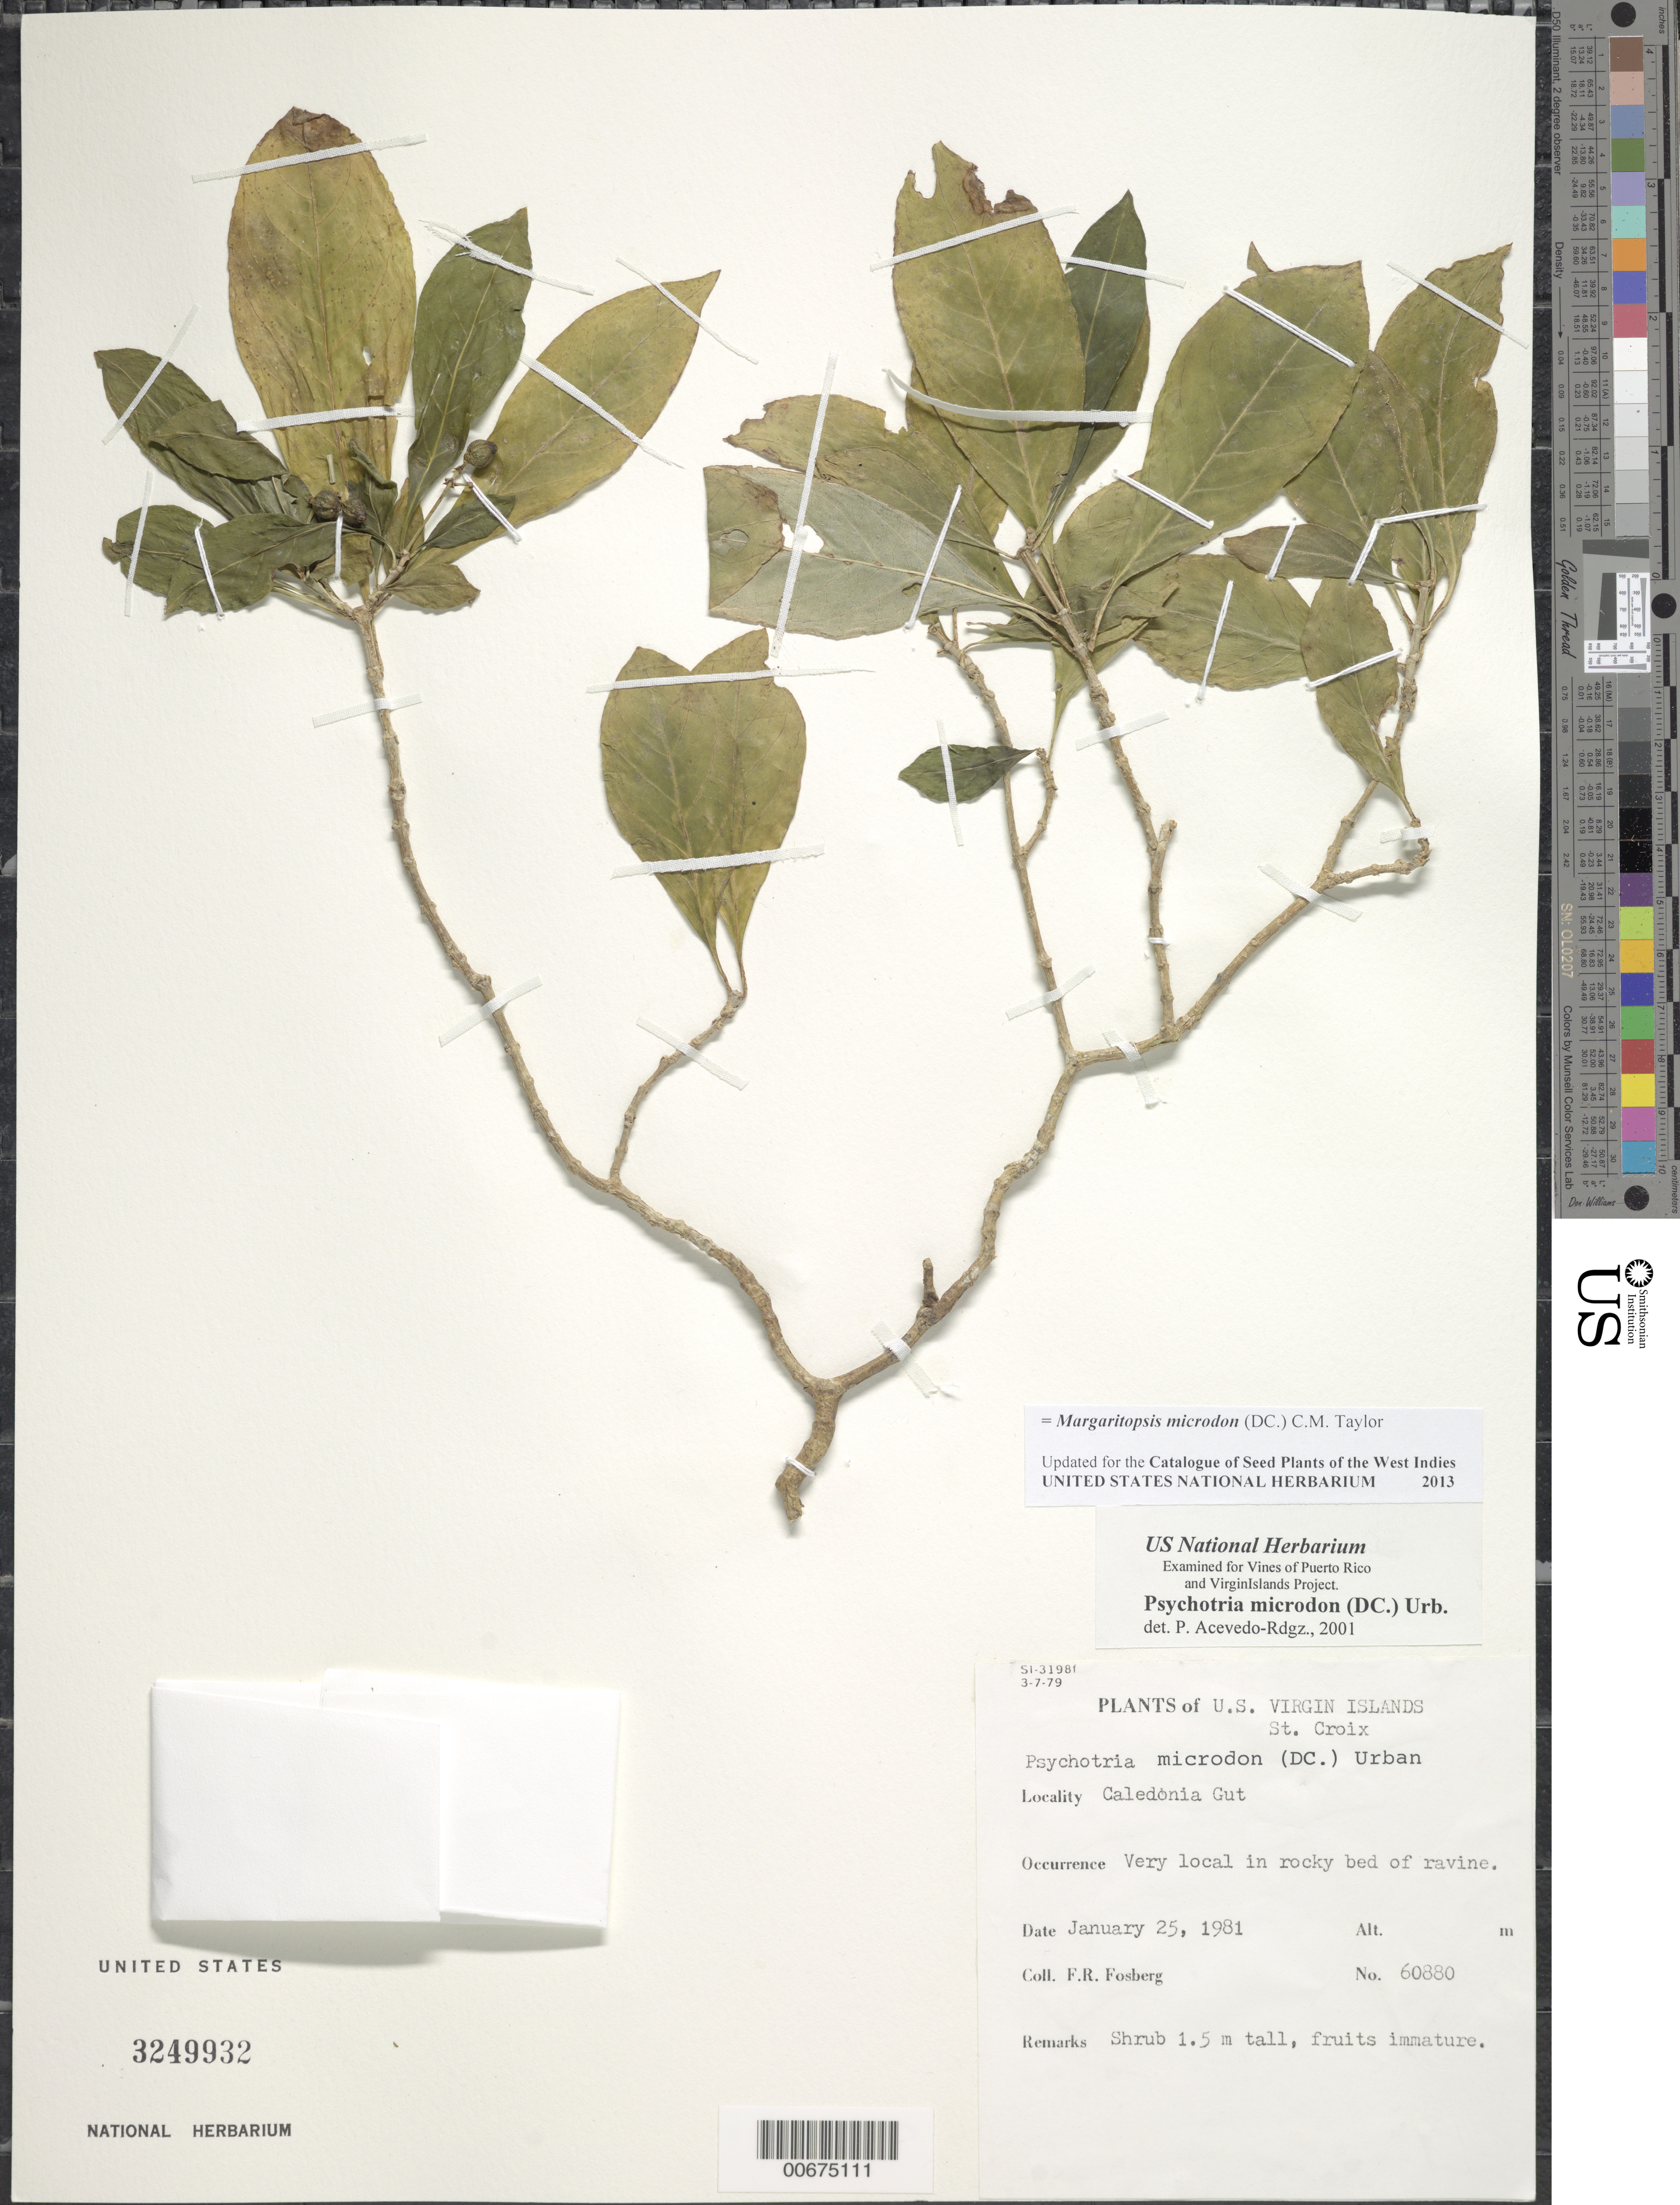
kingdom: Plantae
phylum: Tracheophyta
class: Magnoliopsida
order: Gentianales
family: Rubiaceae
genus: Margaritopsis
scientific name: Margaritopsis microdon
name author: (DC.) C.M. Taylor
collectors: F. R. Fosberg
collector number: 60880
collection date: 1981-01-25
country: U.S. Virgin Islands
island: St. Croix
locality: Caledonia Cut.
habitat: Very local in rocky bed of ravine.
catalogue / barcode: US 3249932